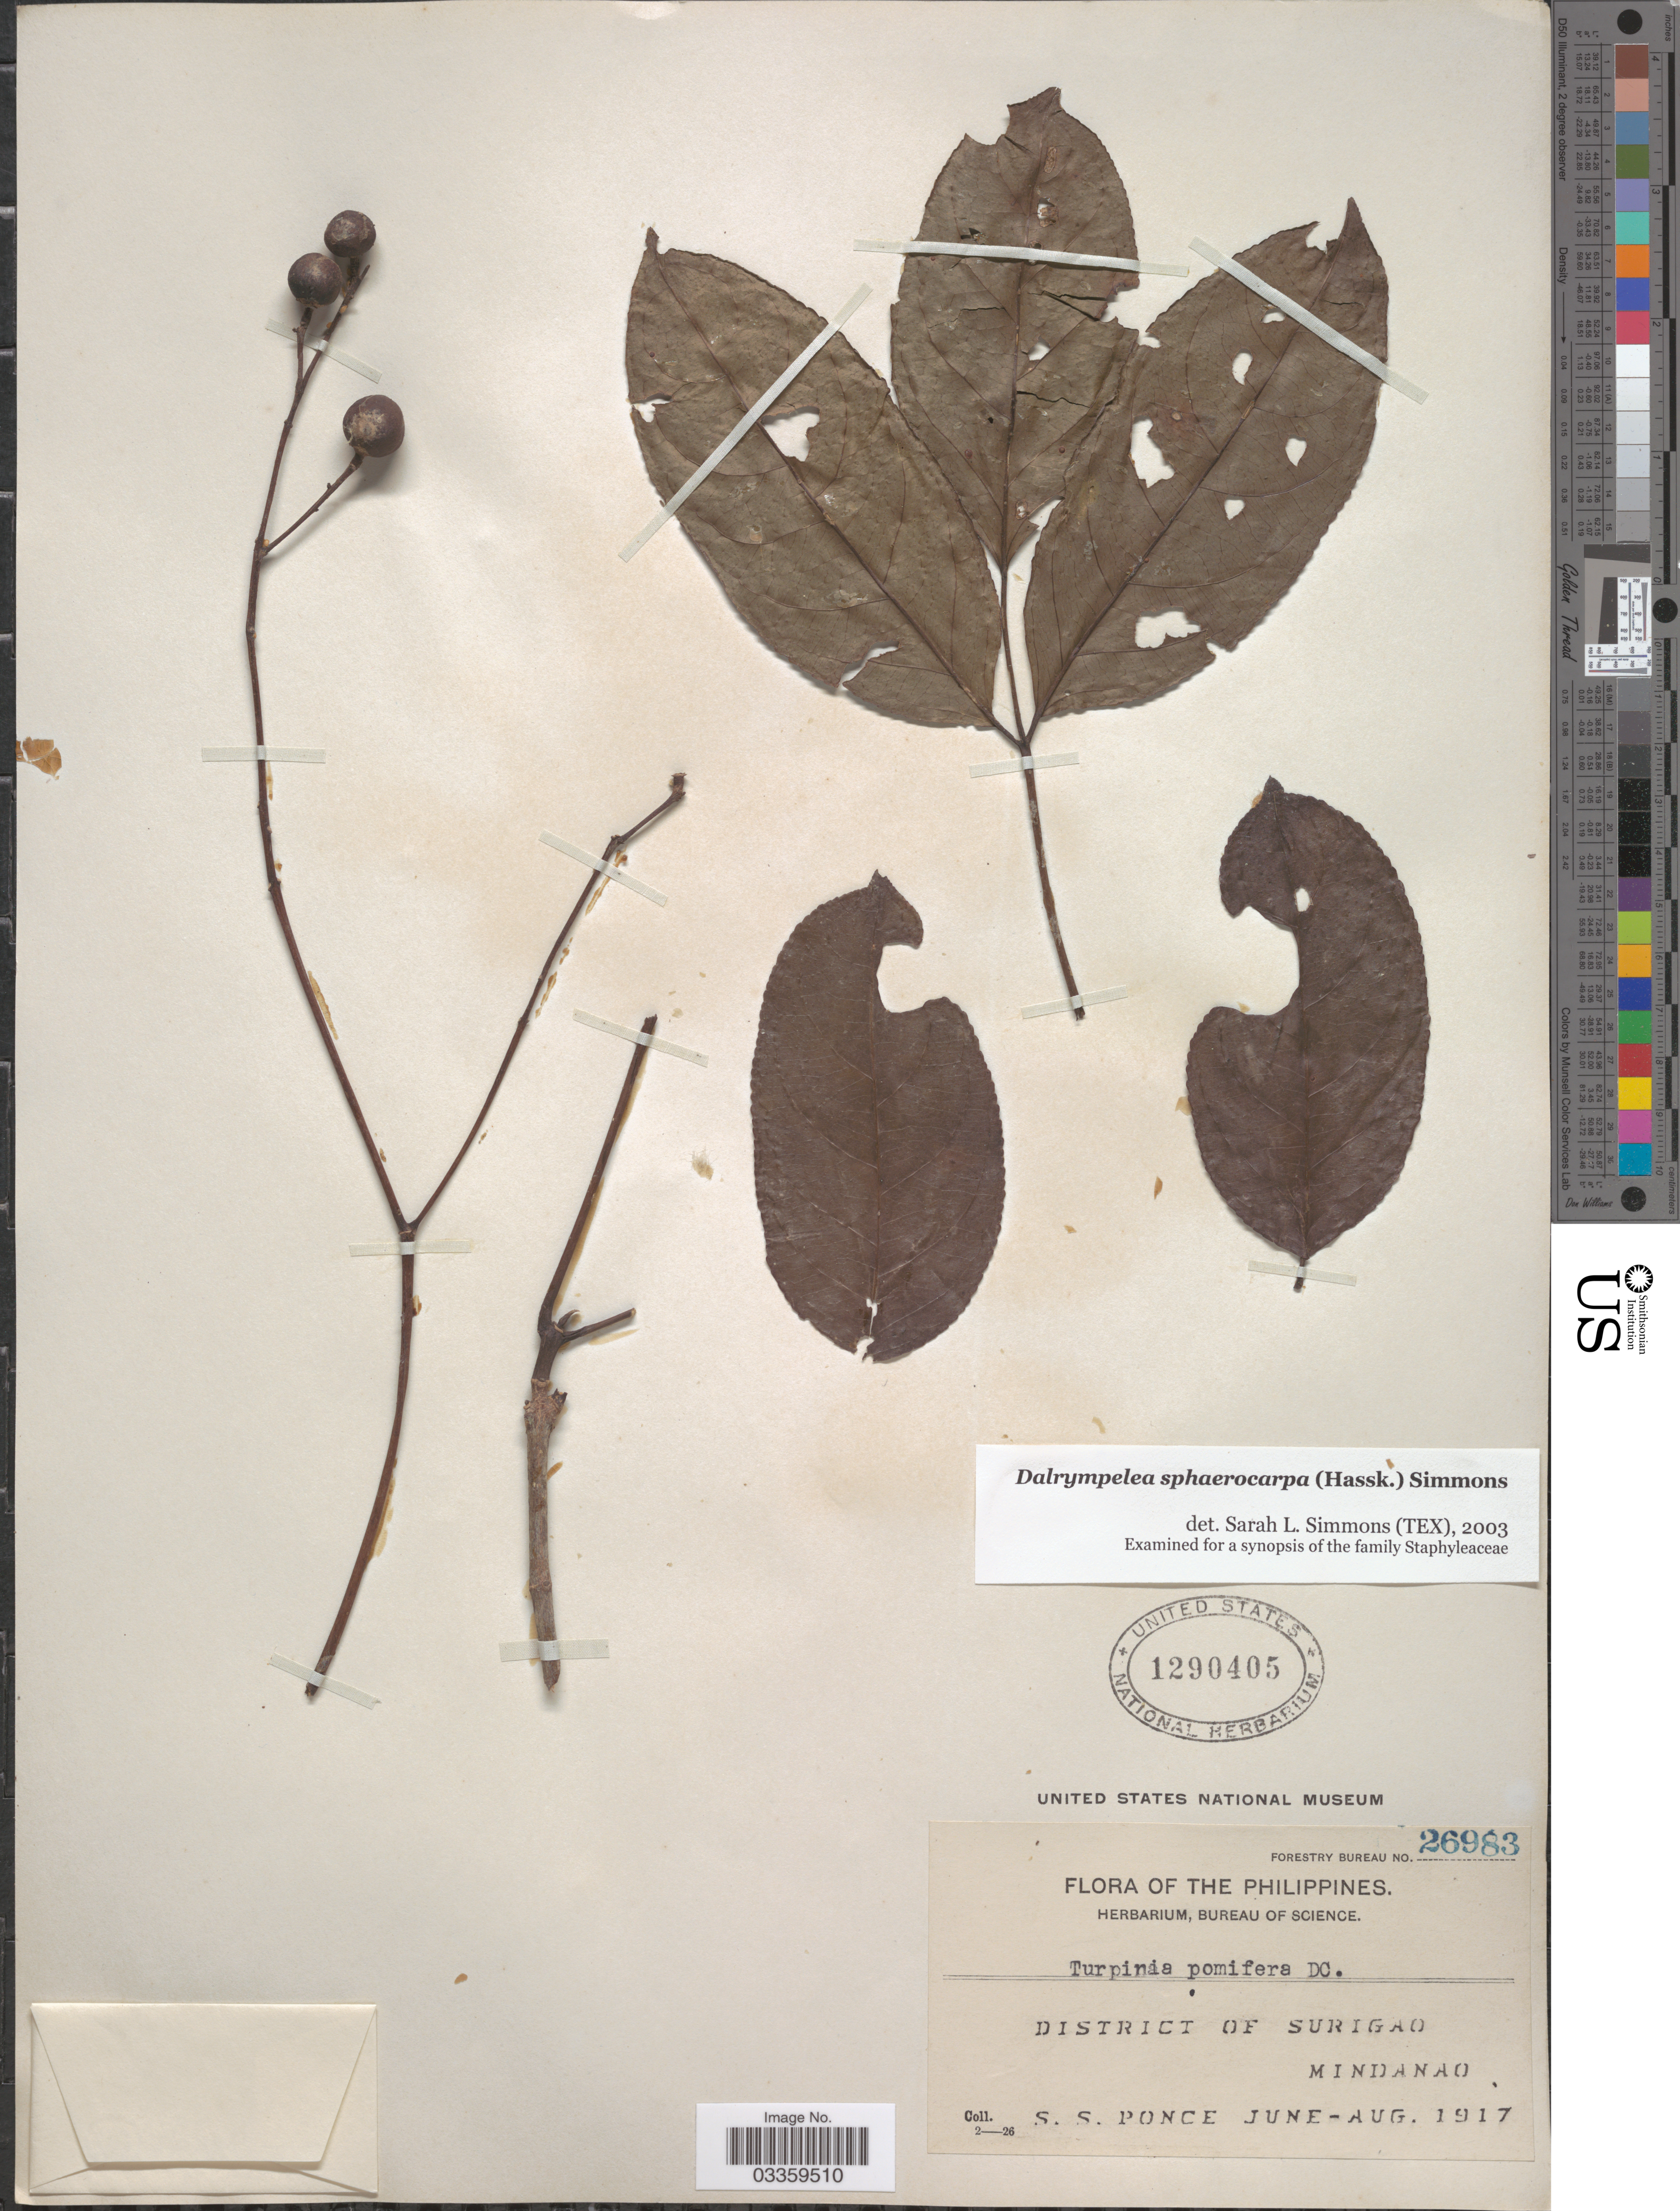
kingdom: Plantae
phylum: Tracheophyta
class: Magnoliopsida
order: Crossosomatales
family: Staphyleaceae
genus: Dalrympelea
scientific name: Dalrympelea sphaerocarpa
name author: (Hassk.) Nor-Ezzaw.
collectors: S. Ponce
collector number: Forestry Bureau 26983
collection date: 1917-06/1917-08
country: Philippines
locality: District of Surigao. Mindanao.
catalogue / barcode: US 1290405